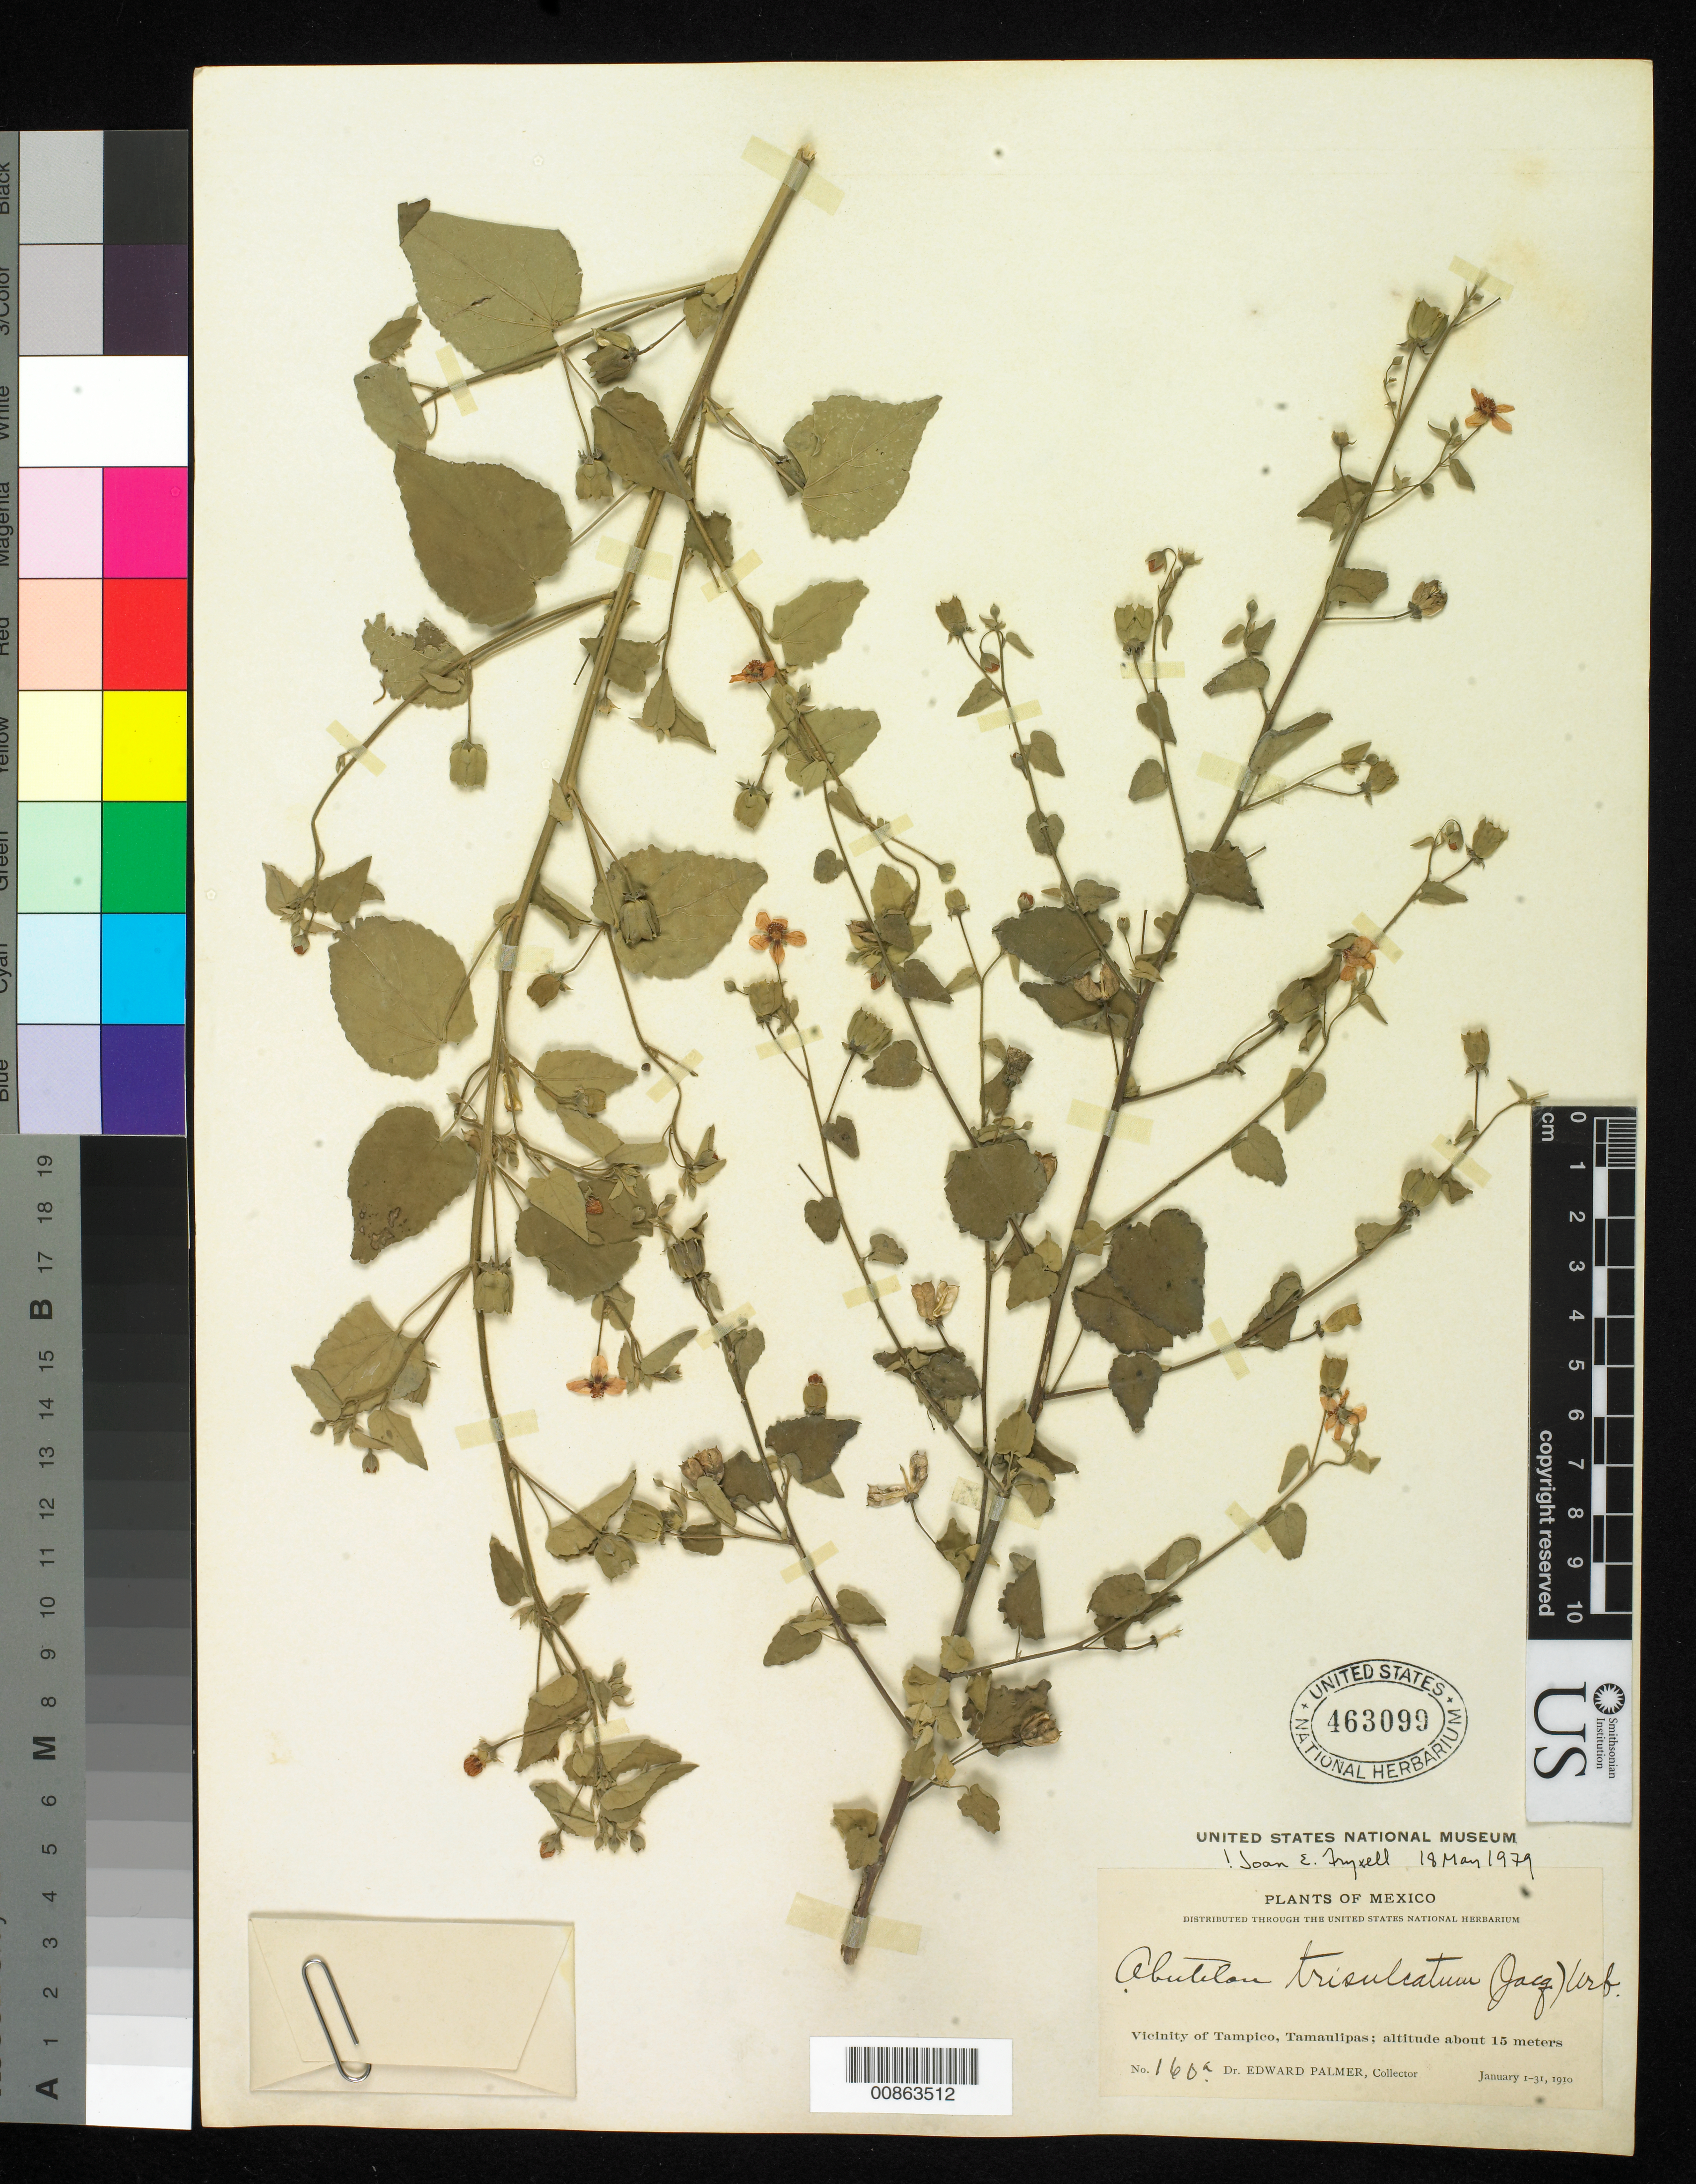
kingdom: Plantae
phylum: Tracheophyta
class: Magnoliopsida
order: Malvales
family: Malvaceae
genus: Abutilon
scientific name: Abutilon trisulcatum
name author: (Jacq.) Urb.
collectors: E. Palmer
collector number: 160a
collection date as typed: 01 Jan 1910 to 31 Jan 1910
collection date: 1910-01-01/1910-01-31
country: Mexico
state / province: Tamaulipas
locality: Vicinity of Tampico, Tamaulipas.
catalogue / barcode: US 463099